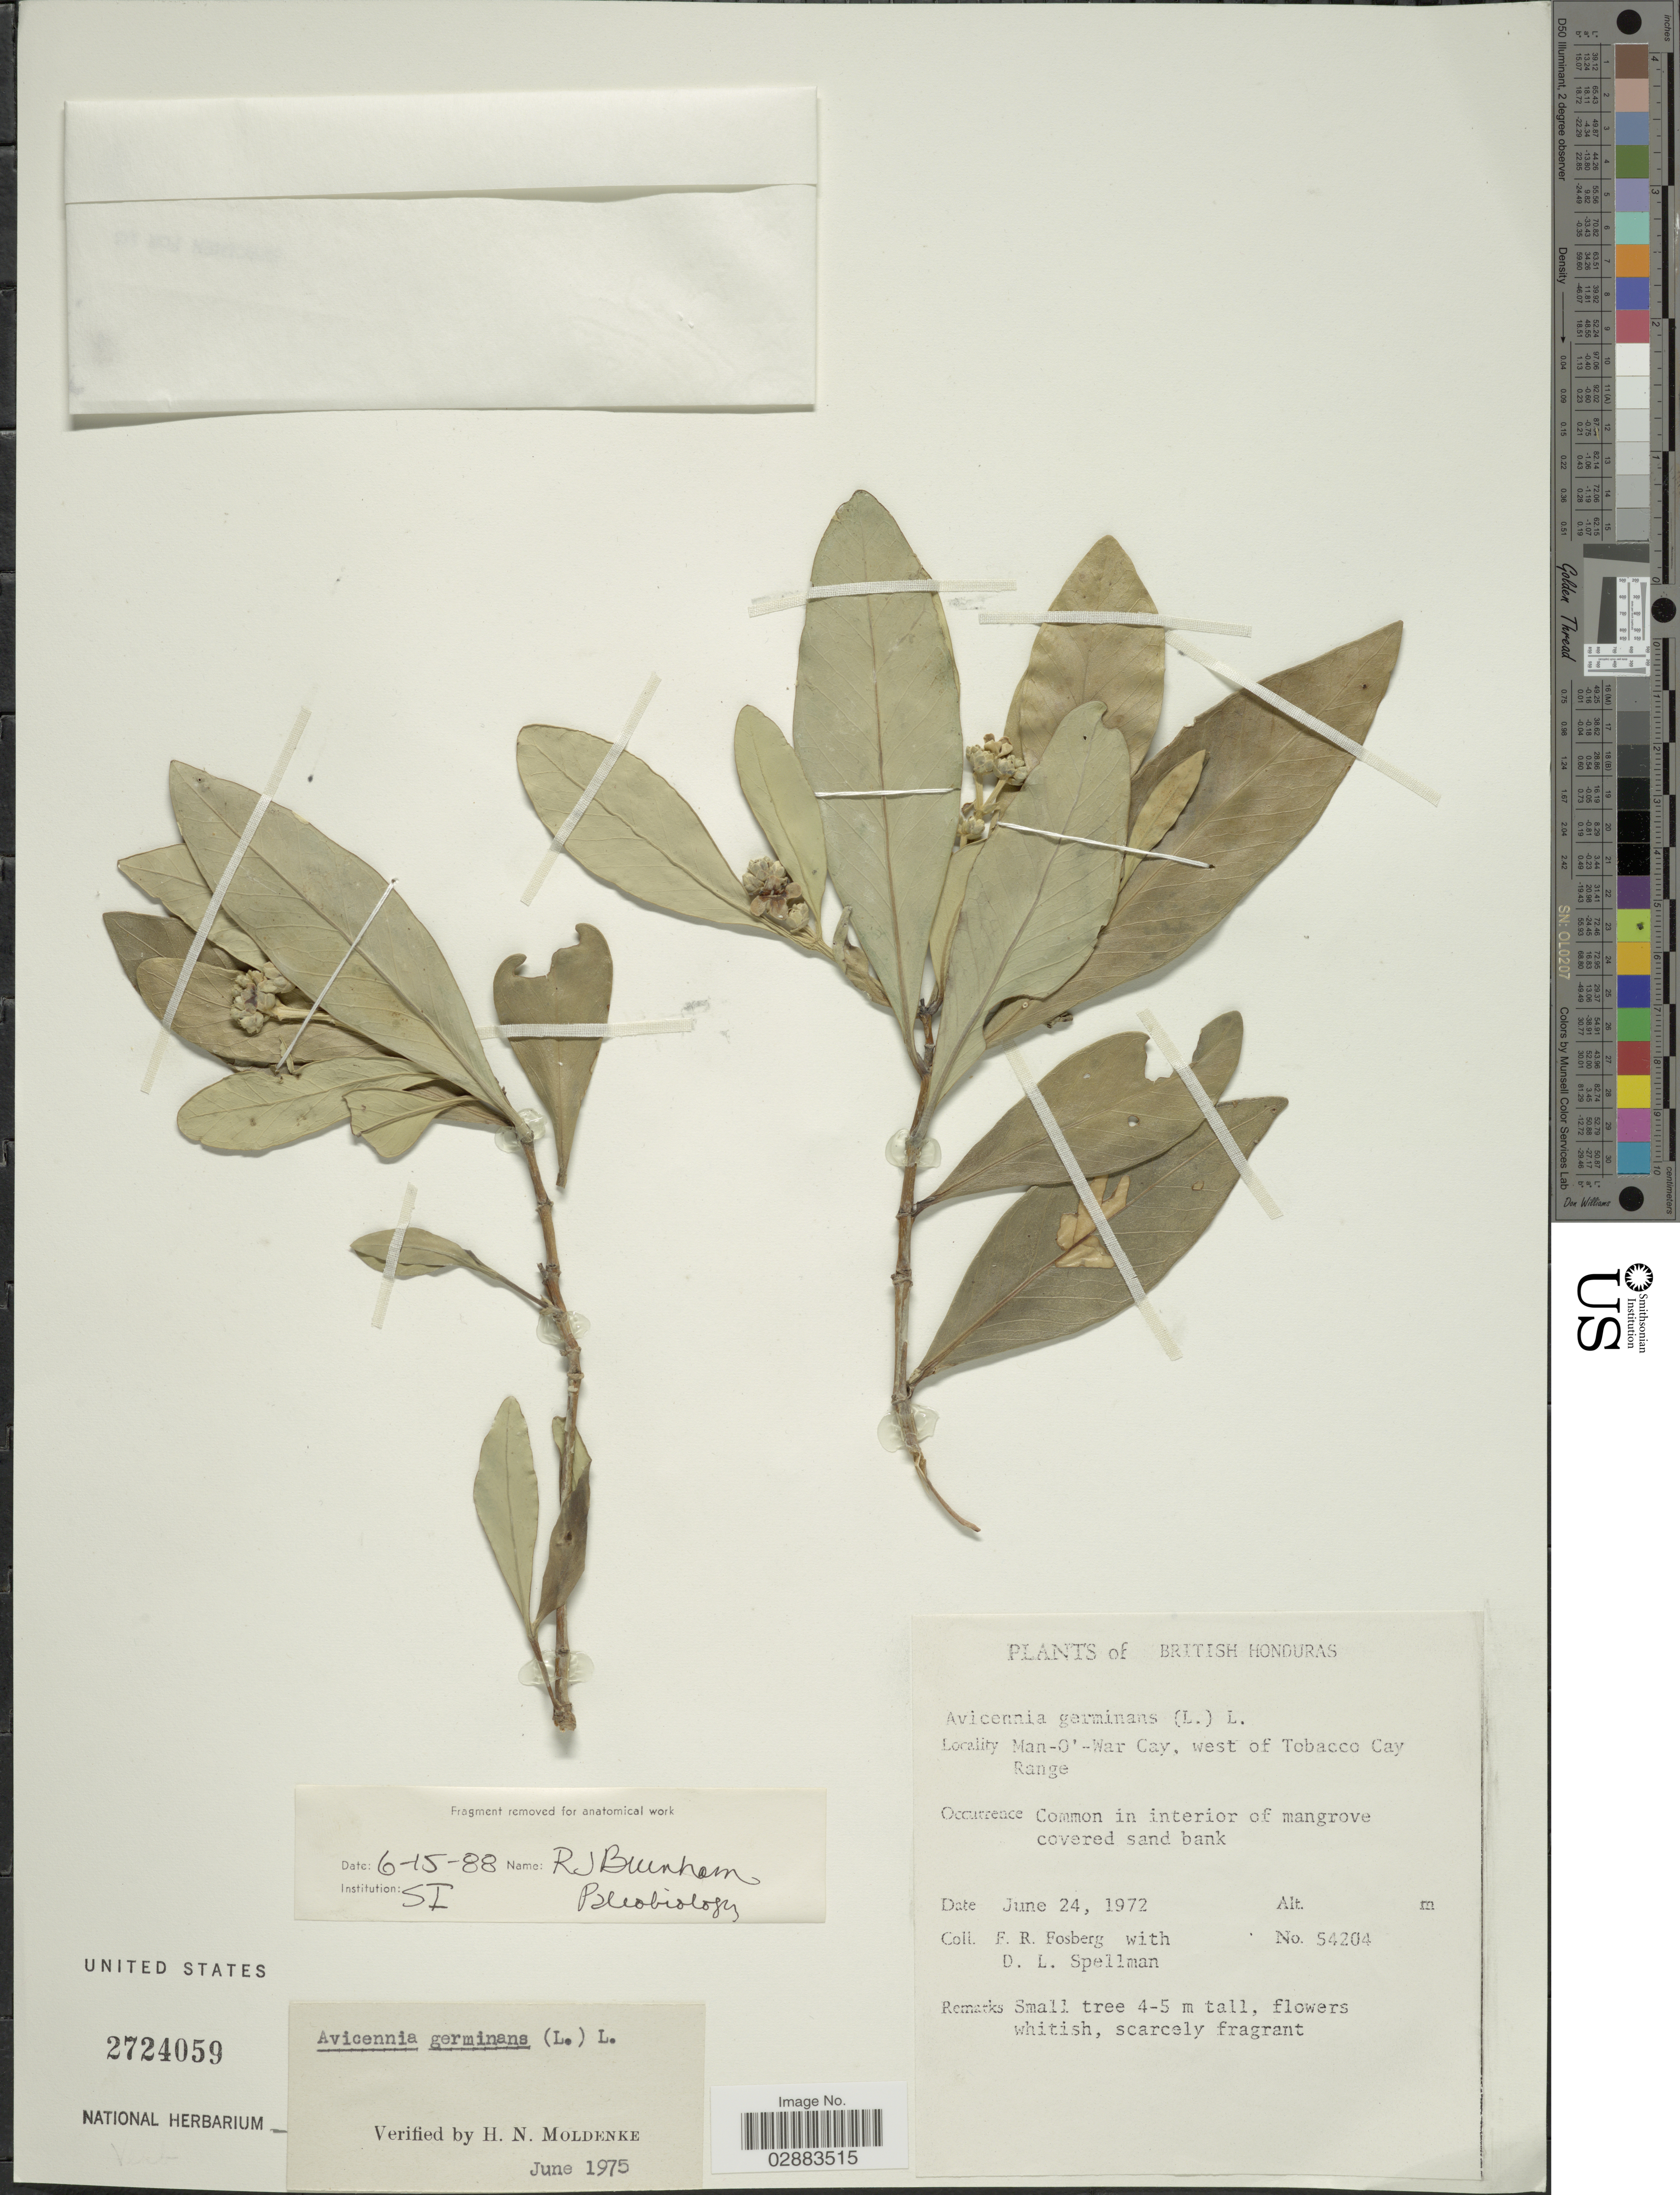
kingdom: Plantae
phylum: Tracheophyta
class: Magnoliopsida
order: Lamiales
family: Acanthaceae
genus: Avicennia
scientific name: Avicennia germinans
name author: (L.) L.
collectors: F. R. Fosberg & D. L. Spellman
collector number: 54204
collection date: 1972-06-24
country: Belize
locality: British Honduras. Man-O'-War Cay, west of Tobacco Cay Range.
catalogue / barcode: US 2724059